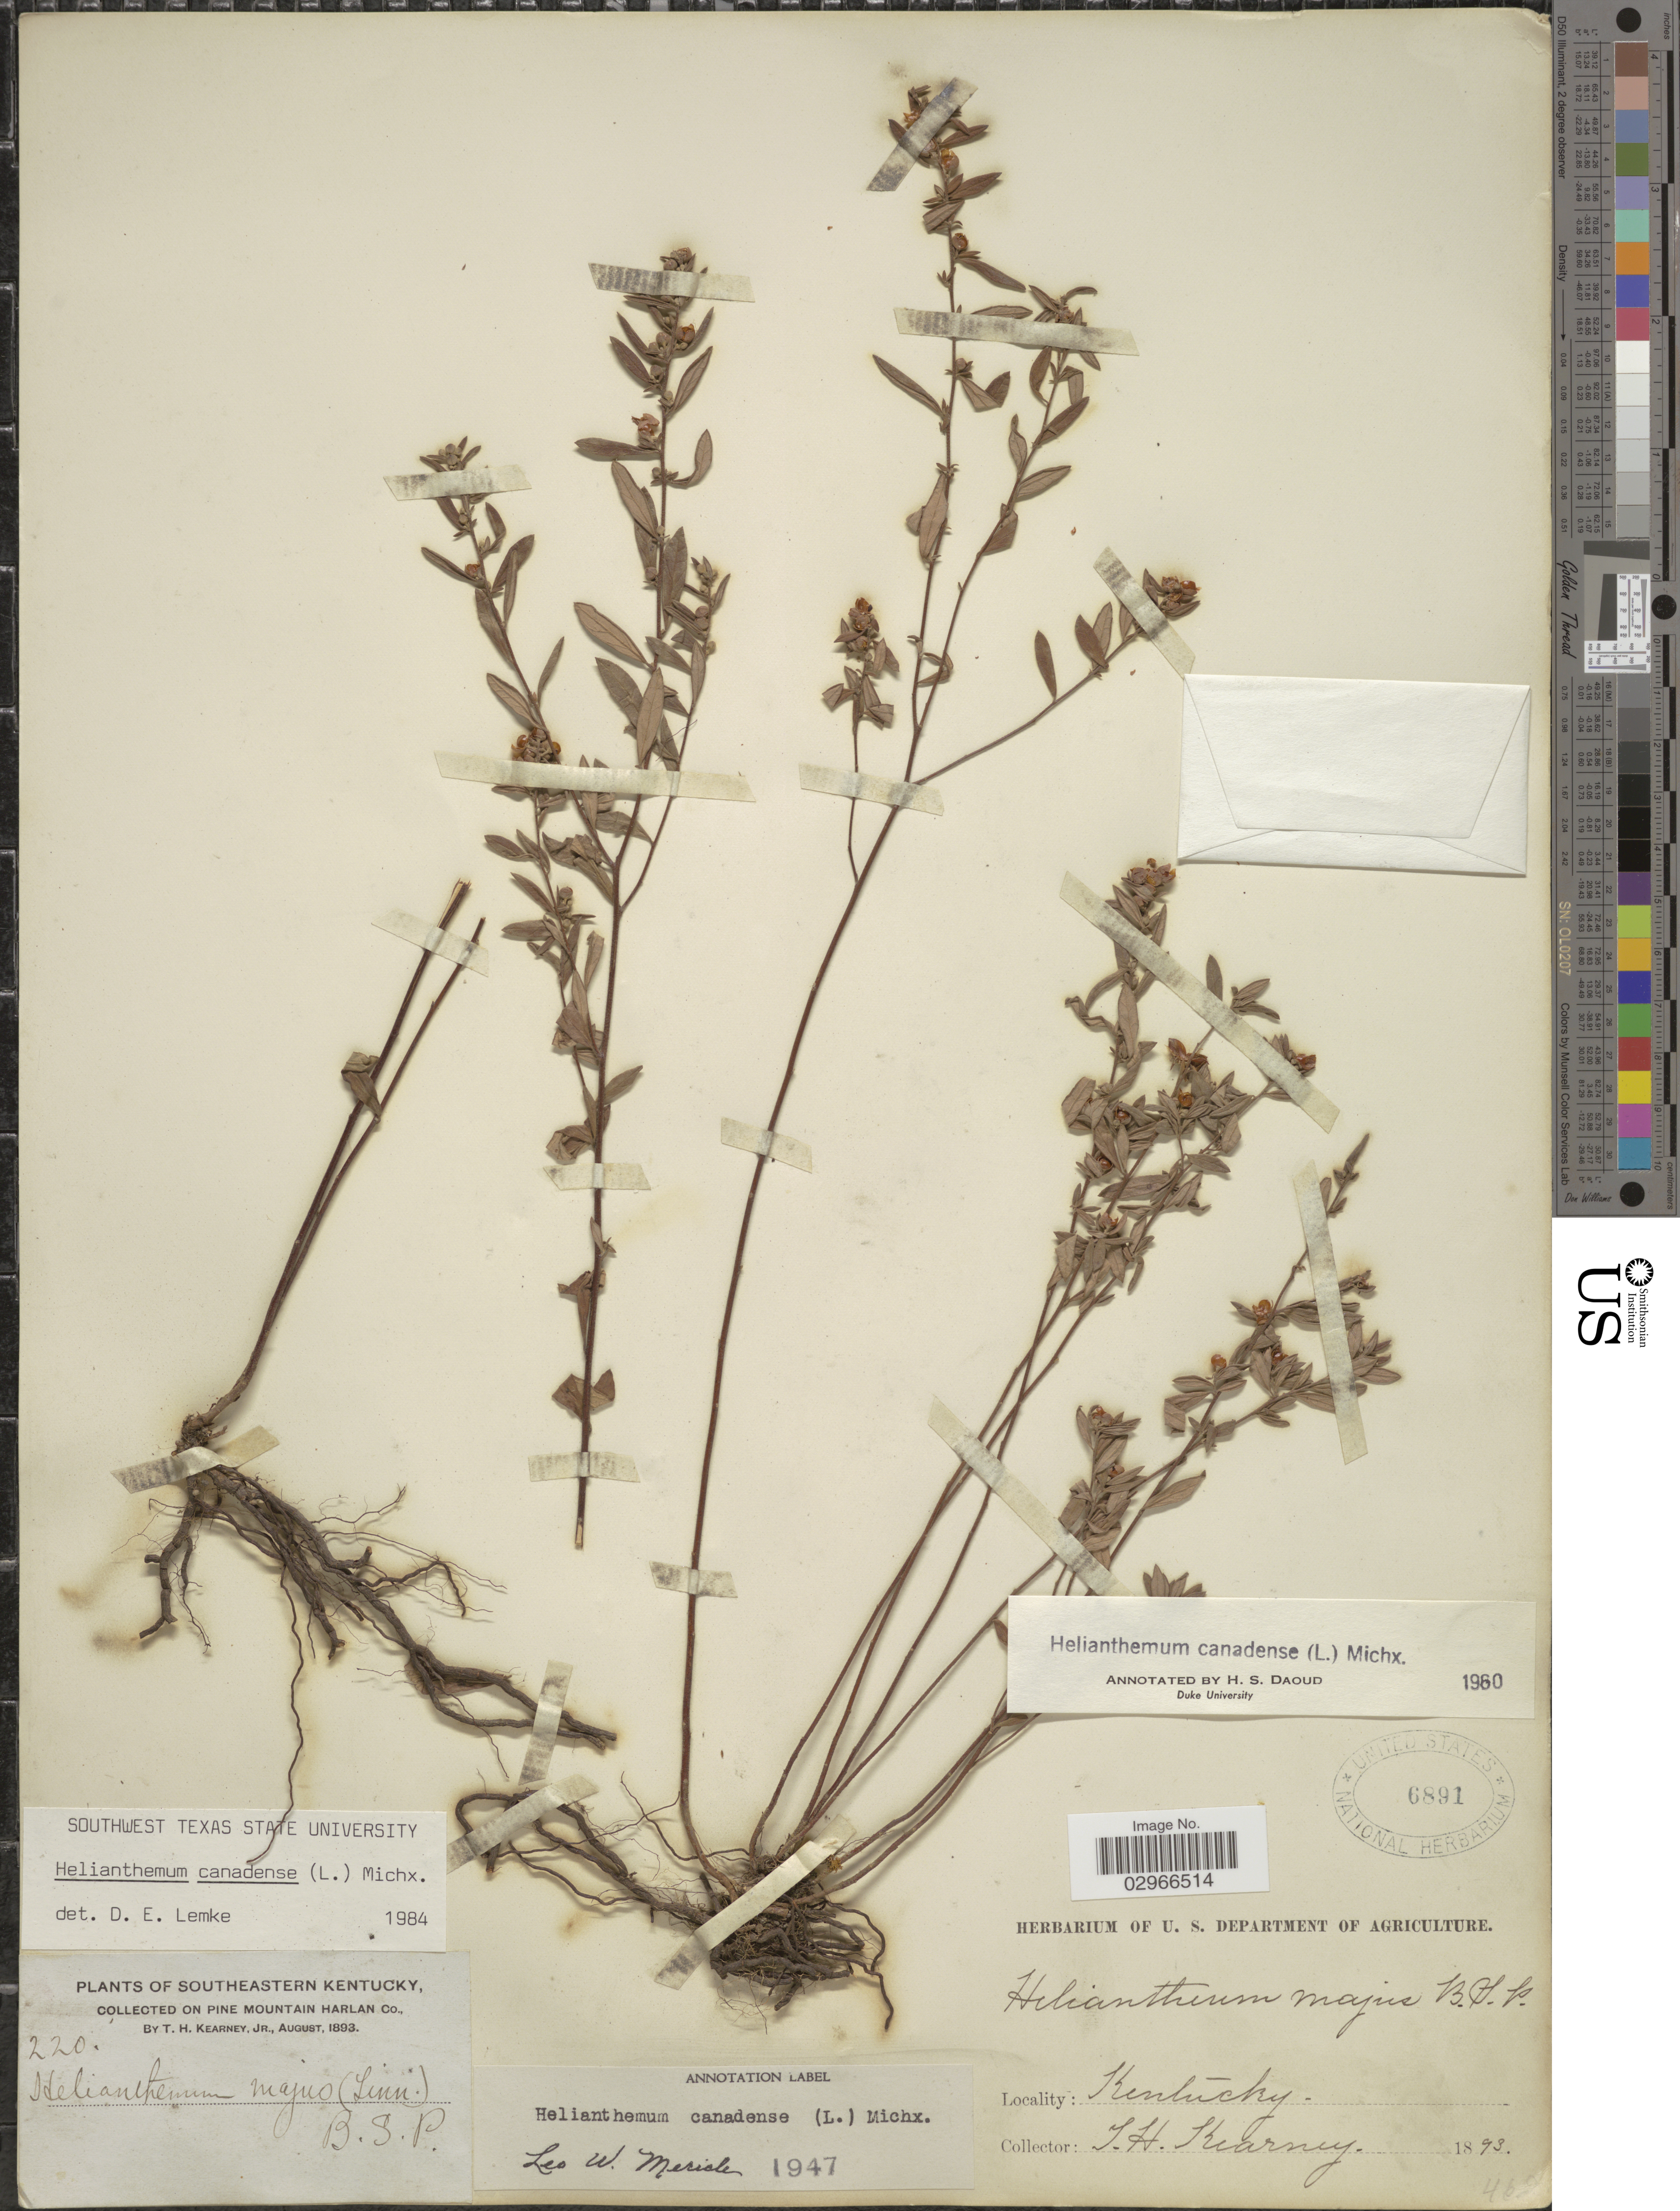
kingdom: Plantae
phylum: Tracheophyta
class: Magnoliopsida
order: Malvales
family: Cistaceae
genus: Helianthemum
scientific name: Helianthemum canadense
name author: (L.) Michx.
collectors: T. H. Kearney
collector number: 220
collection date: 1893-08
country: United States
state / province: Kentucky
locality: Southeastern Kentucky. Pine Mountain Harlan Co.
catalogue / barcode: US 6891